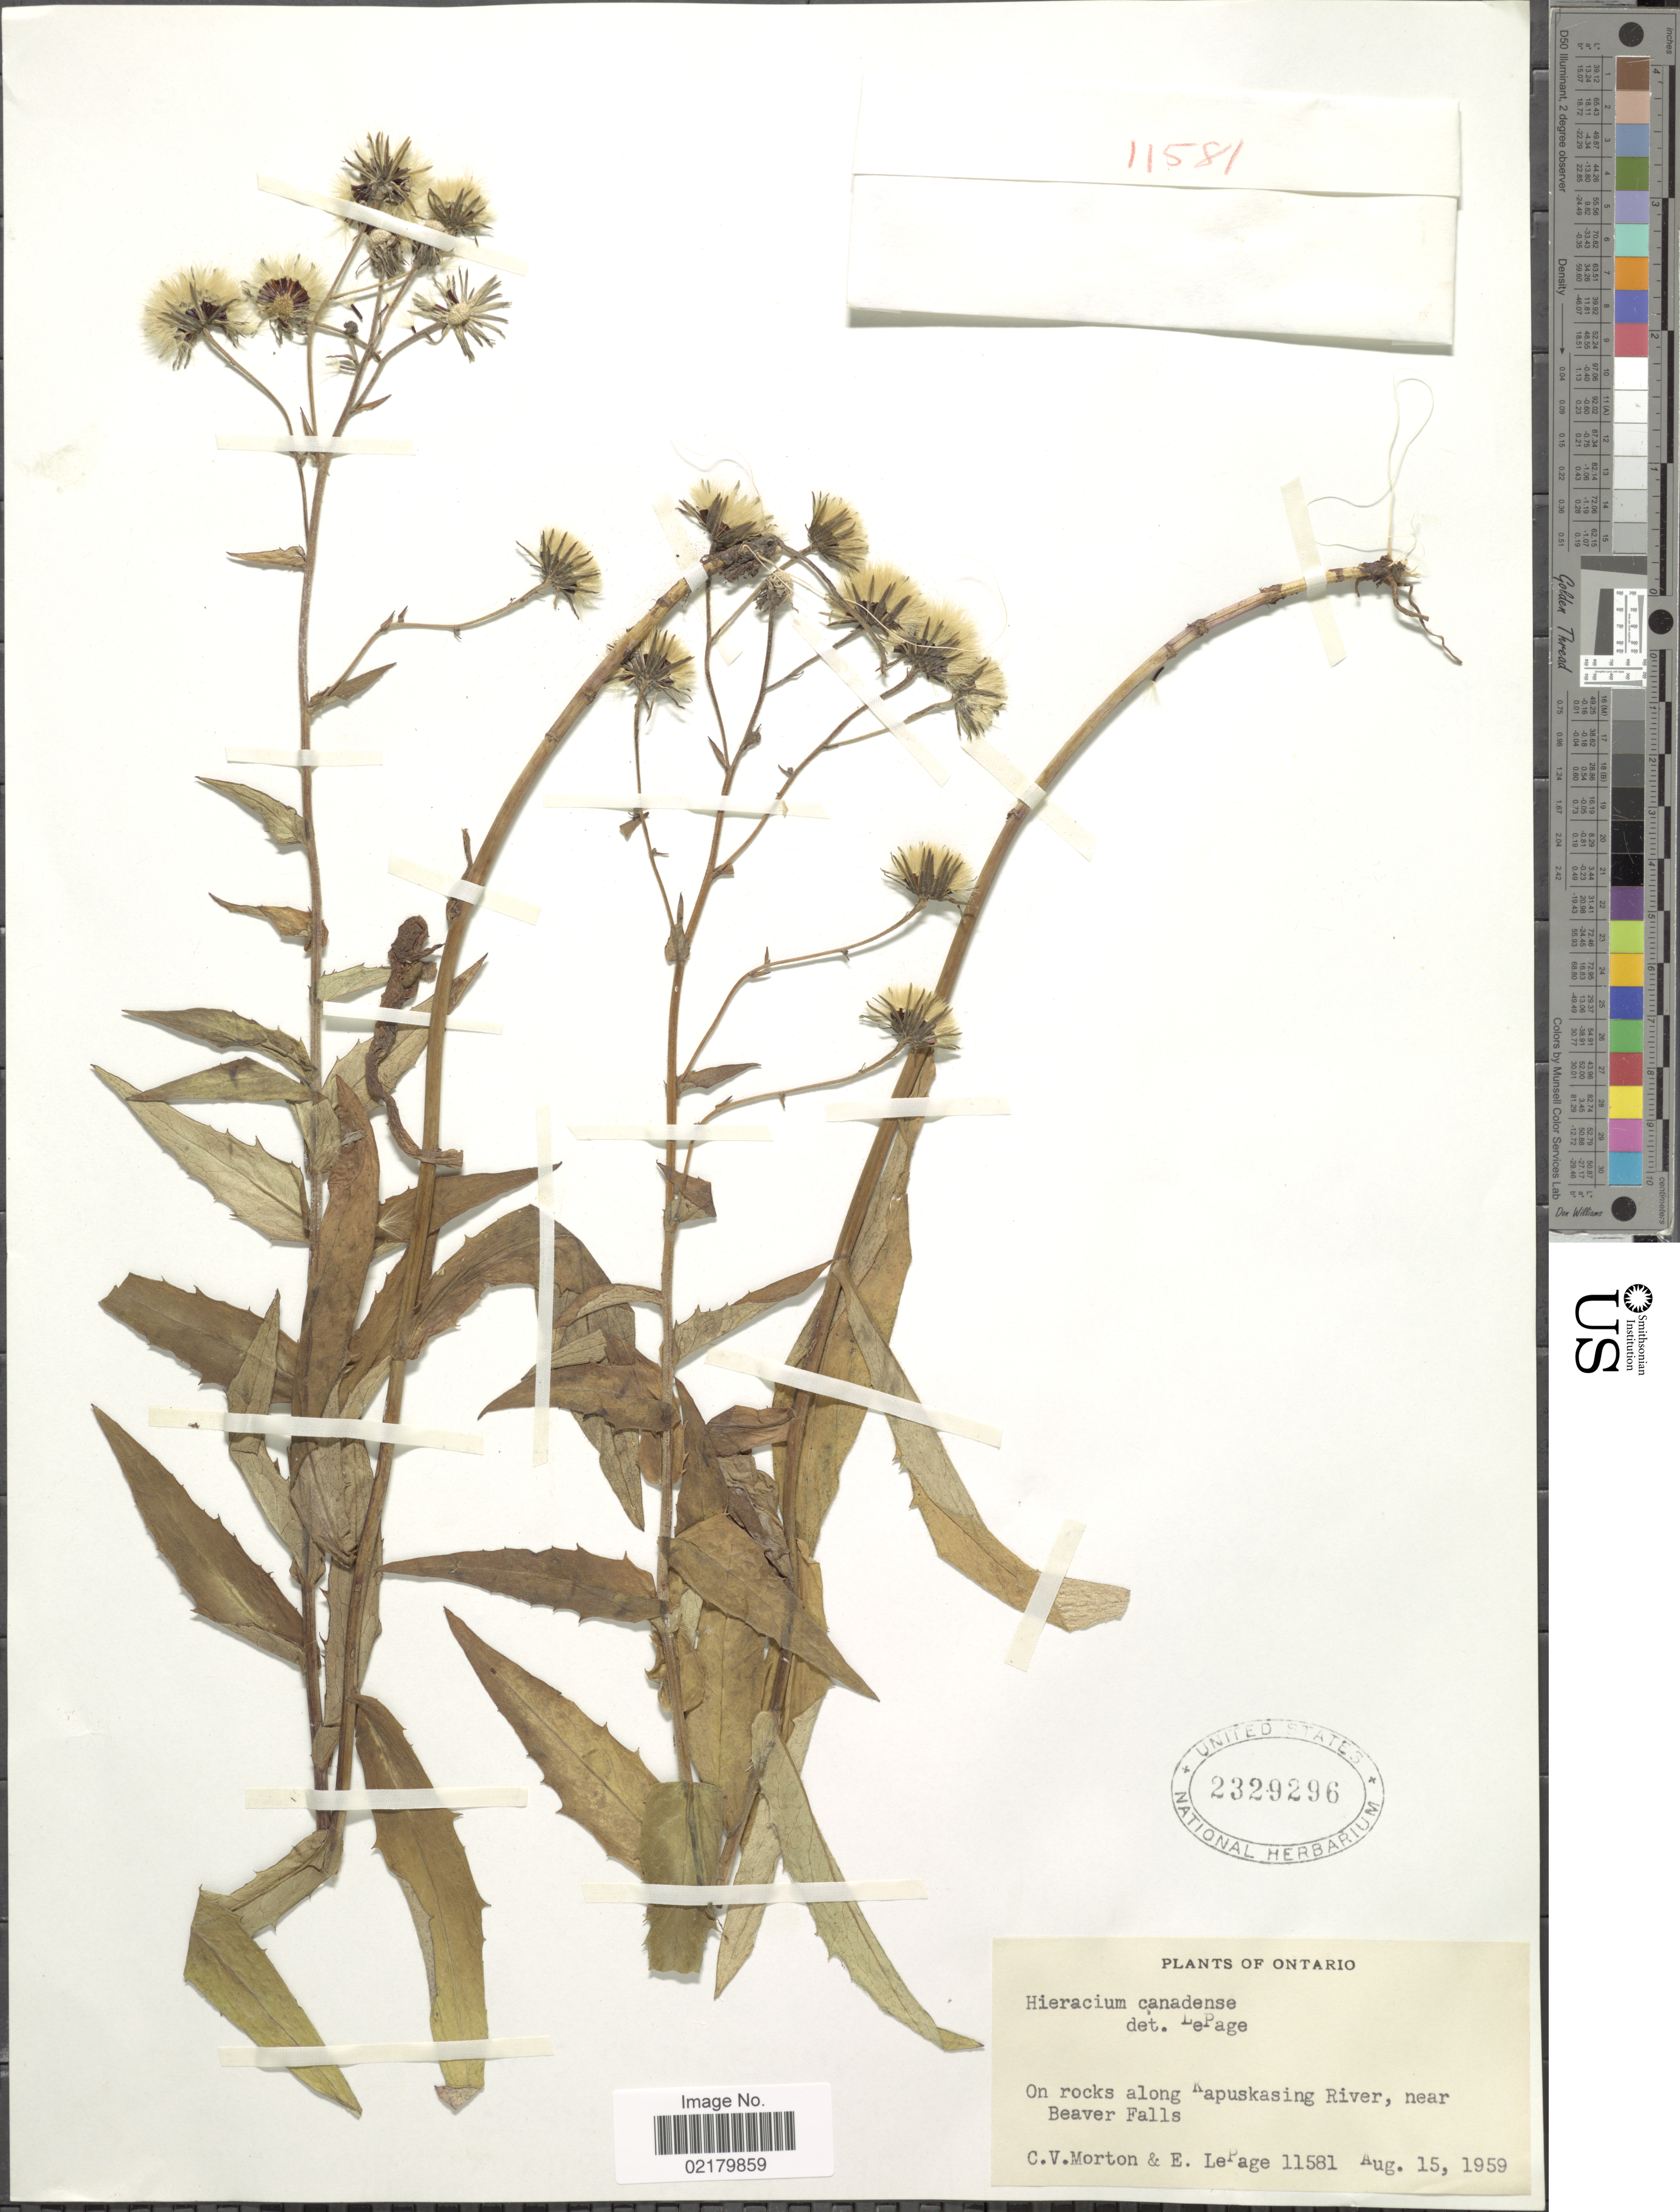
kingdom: Plantae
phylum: Tracheophyta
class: Magnoliopsida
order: Asterales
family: Asteraceae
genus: Hieracium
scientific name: Hieracium canadense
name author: Michx.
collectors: C. V. Morton & E. Lepage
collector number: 11581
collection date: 1959-08-15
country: Canada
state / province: Ontario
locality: On rocks along Kapuskasing River, near Beaver Falls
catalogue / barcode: US 2329296